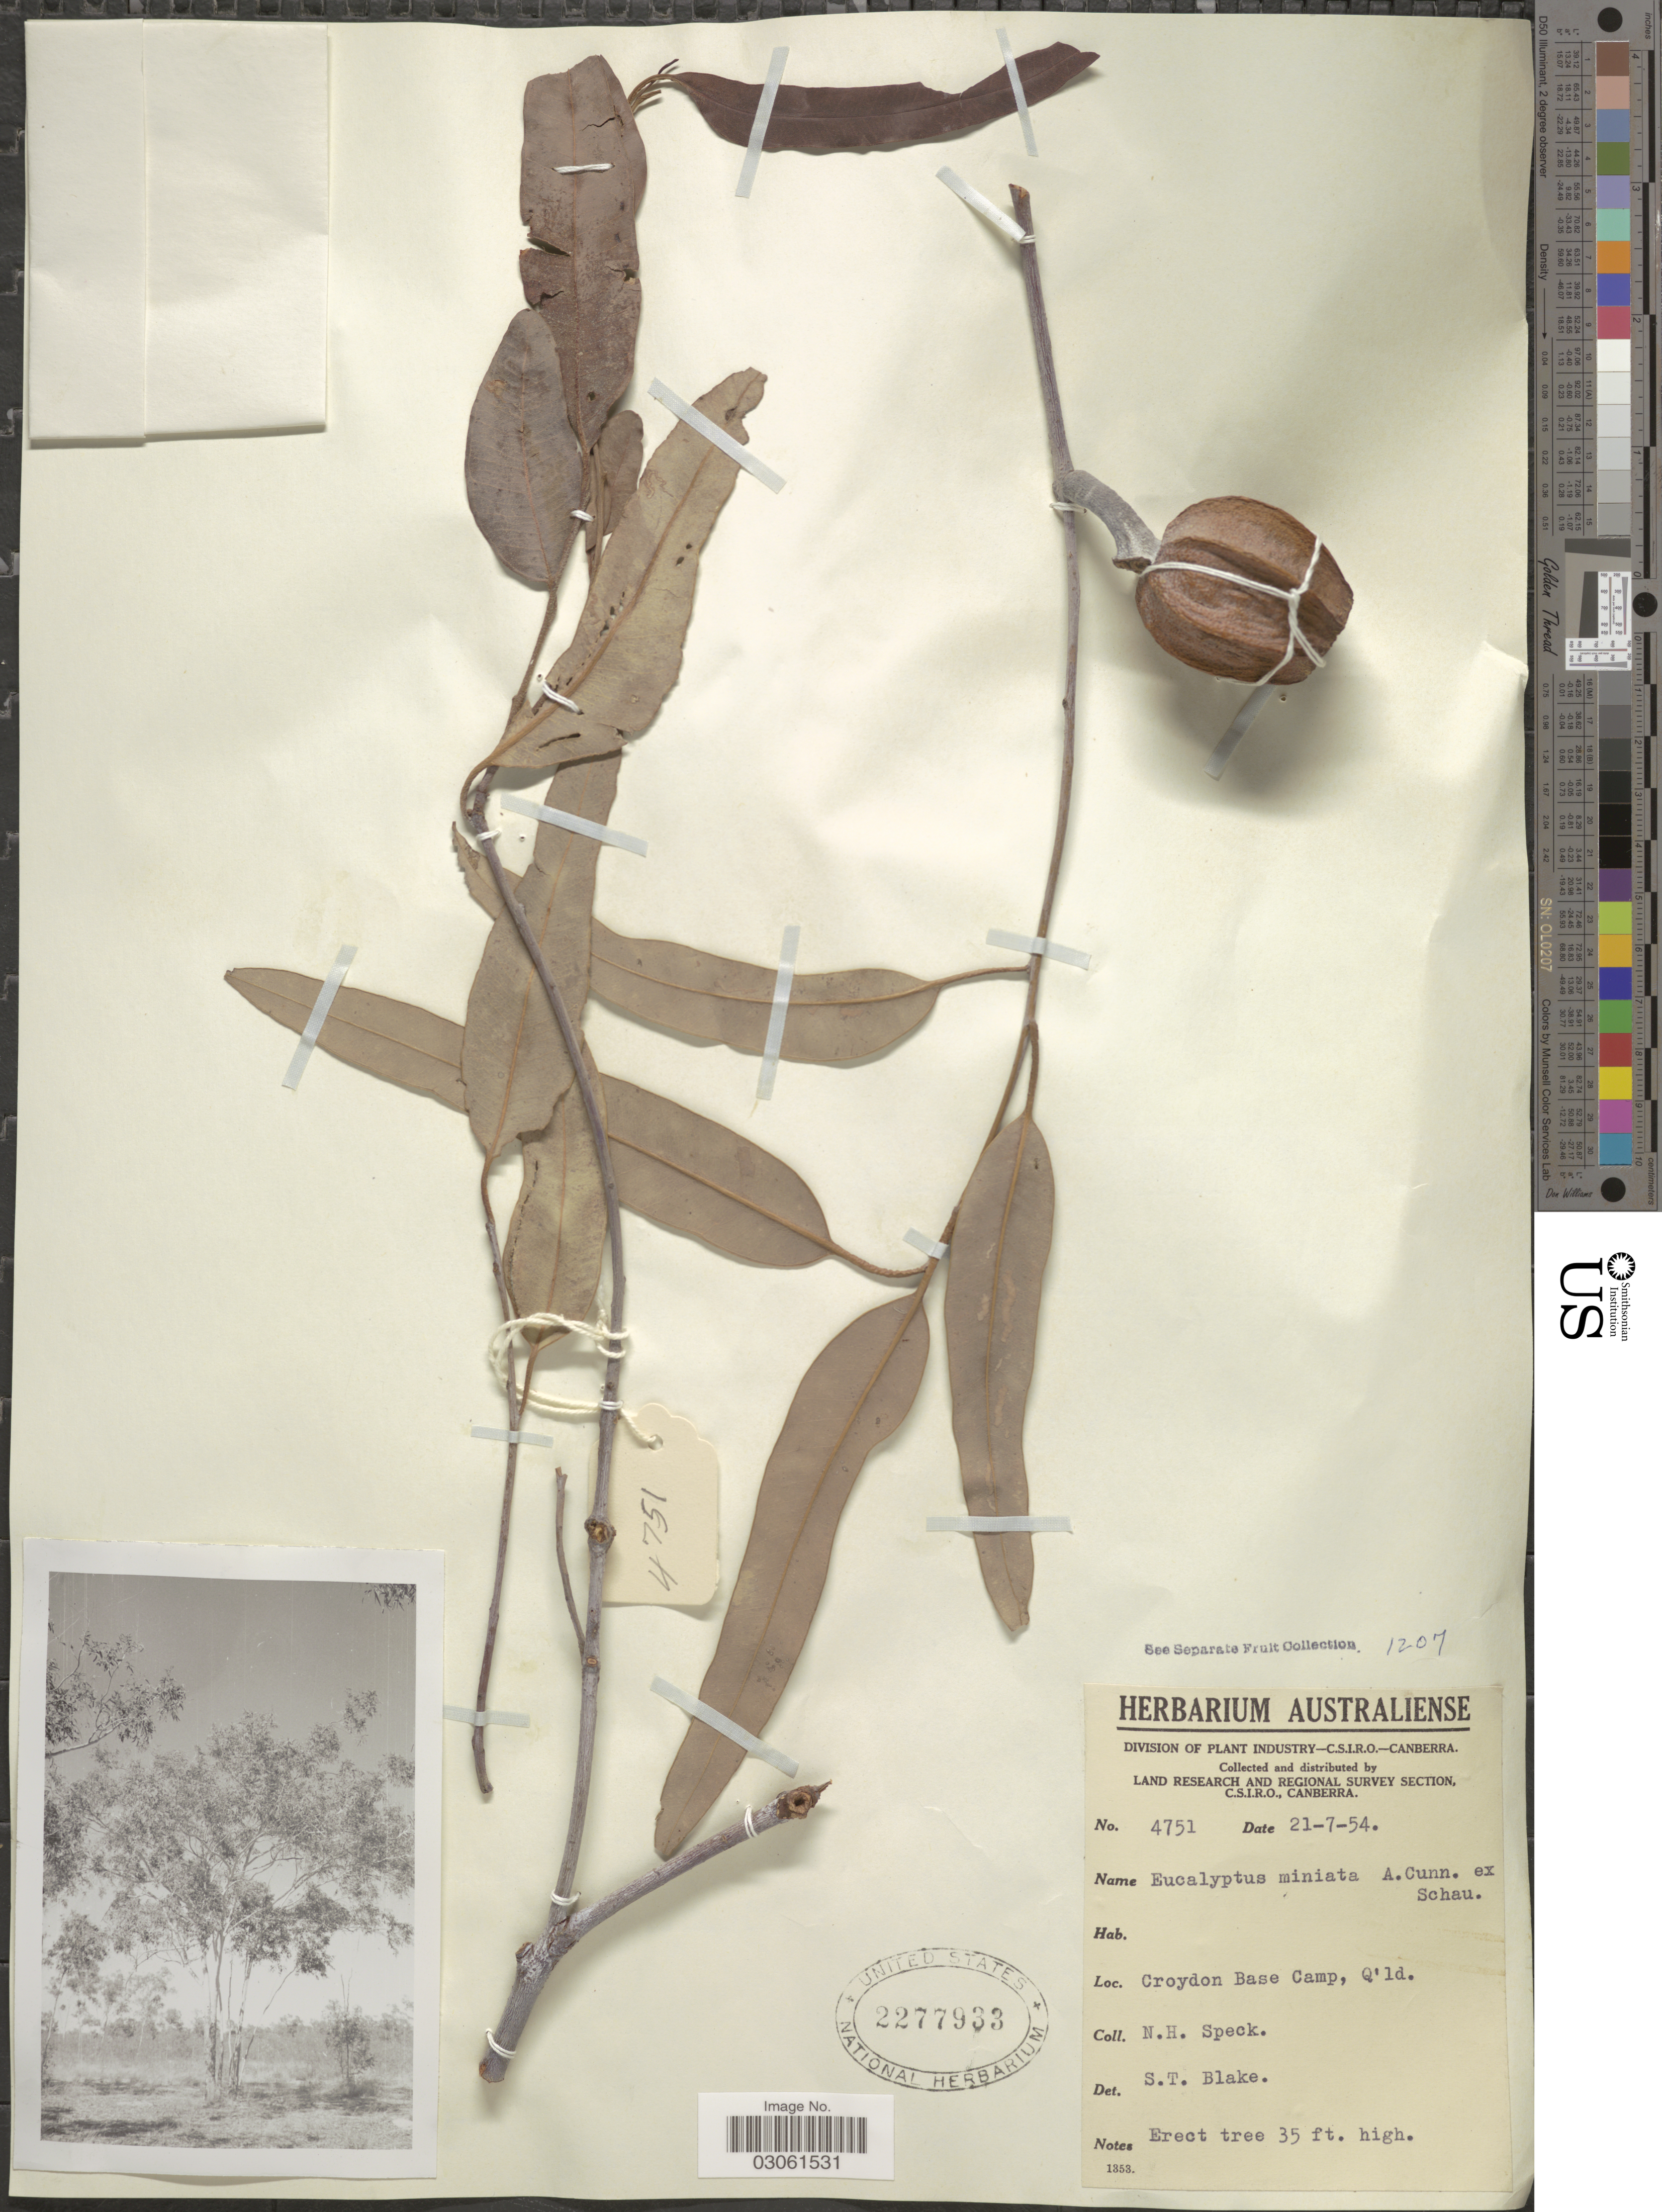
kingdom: Plantae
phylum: Tracheophyta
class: Magnoliopsida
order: Myrtales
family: Myrtaceae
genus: Eucalyptus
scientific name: Eucalyptus miniata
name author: Shauer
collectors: N. Speck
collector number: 4751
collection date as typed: Transcribed d/m/y: 21/7/54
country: Australia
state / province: Queensland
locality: Croydon Base Camp, Q'ld.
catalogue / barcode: US 2277933